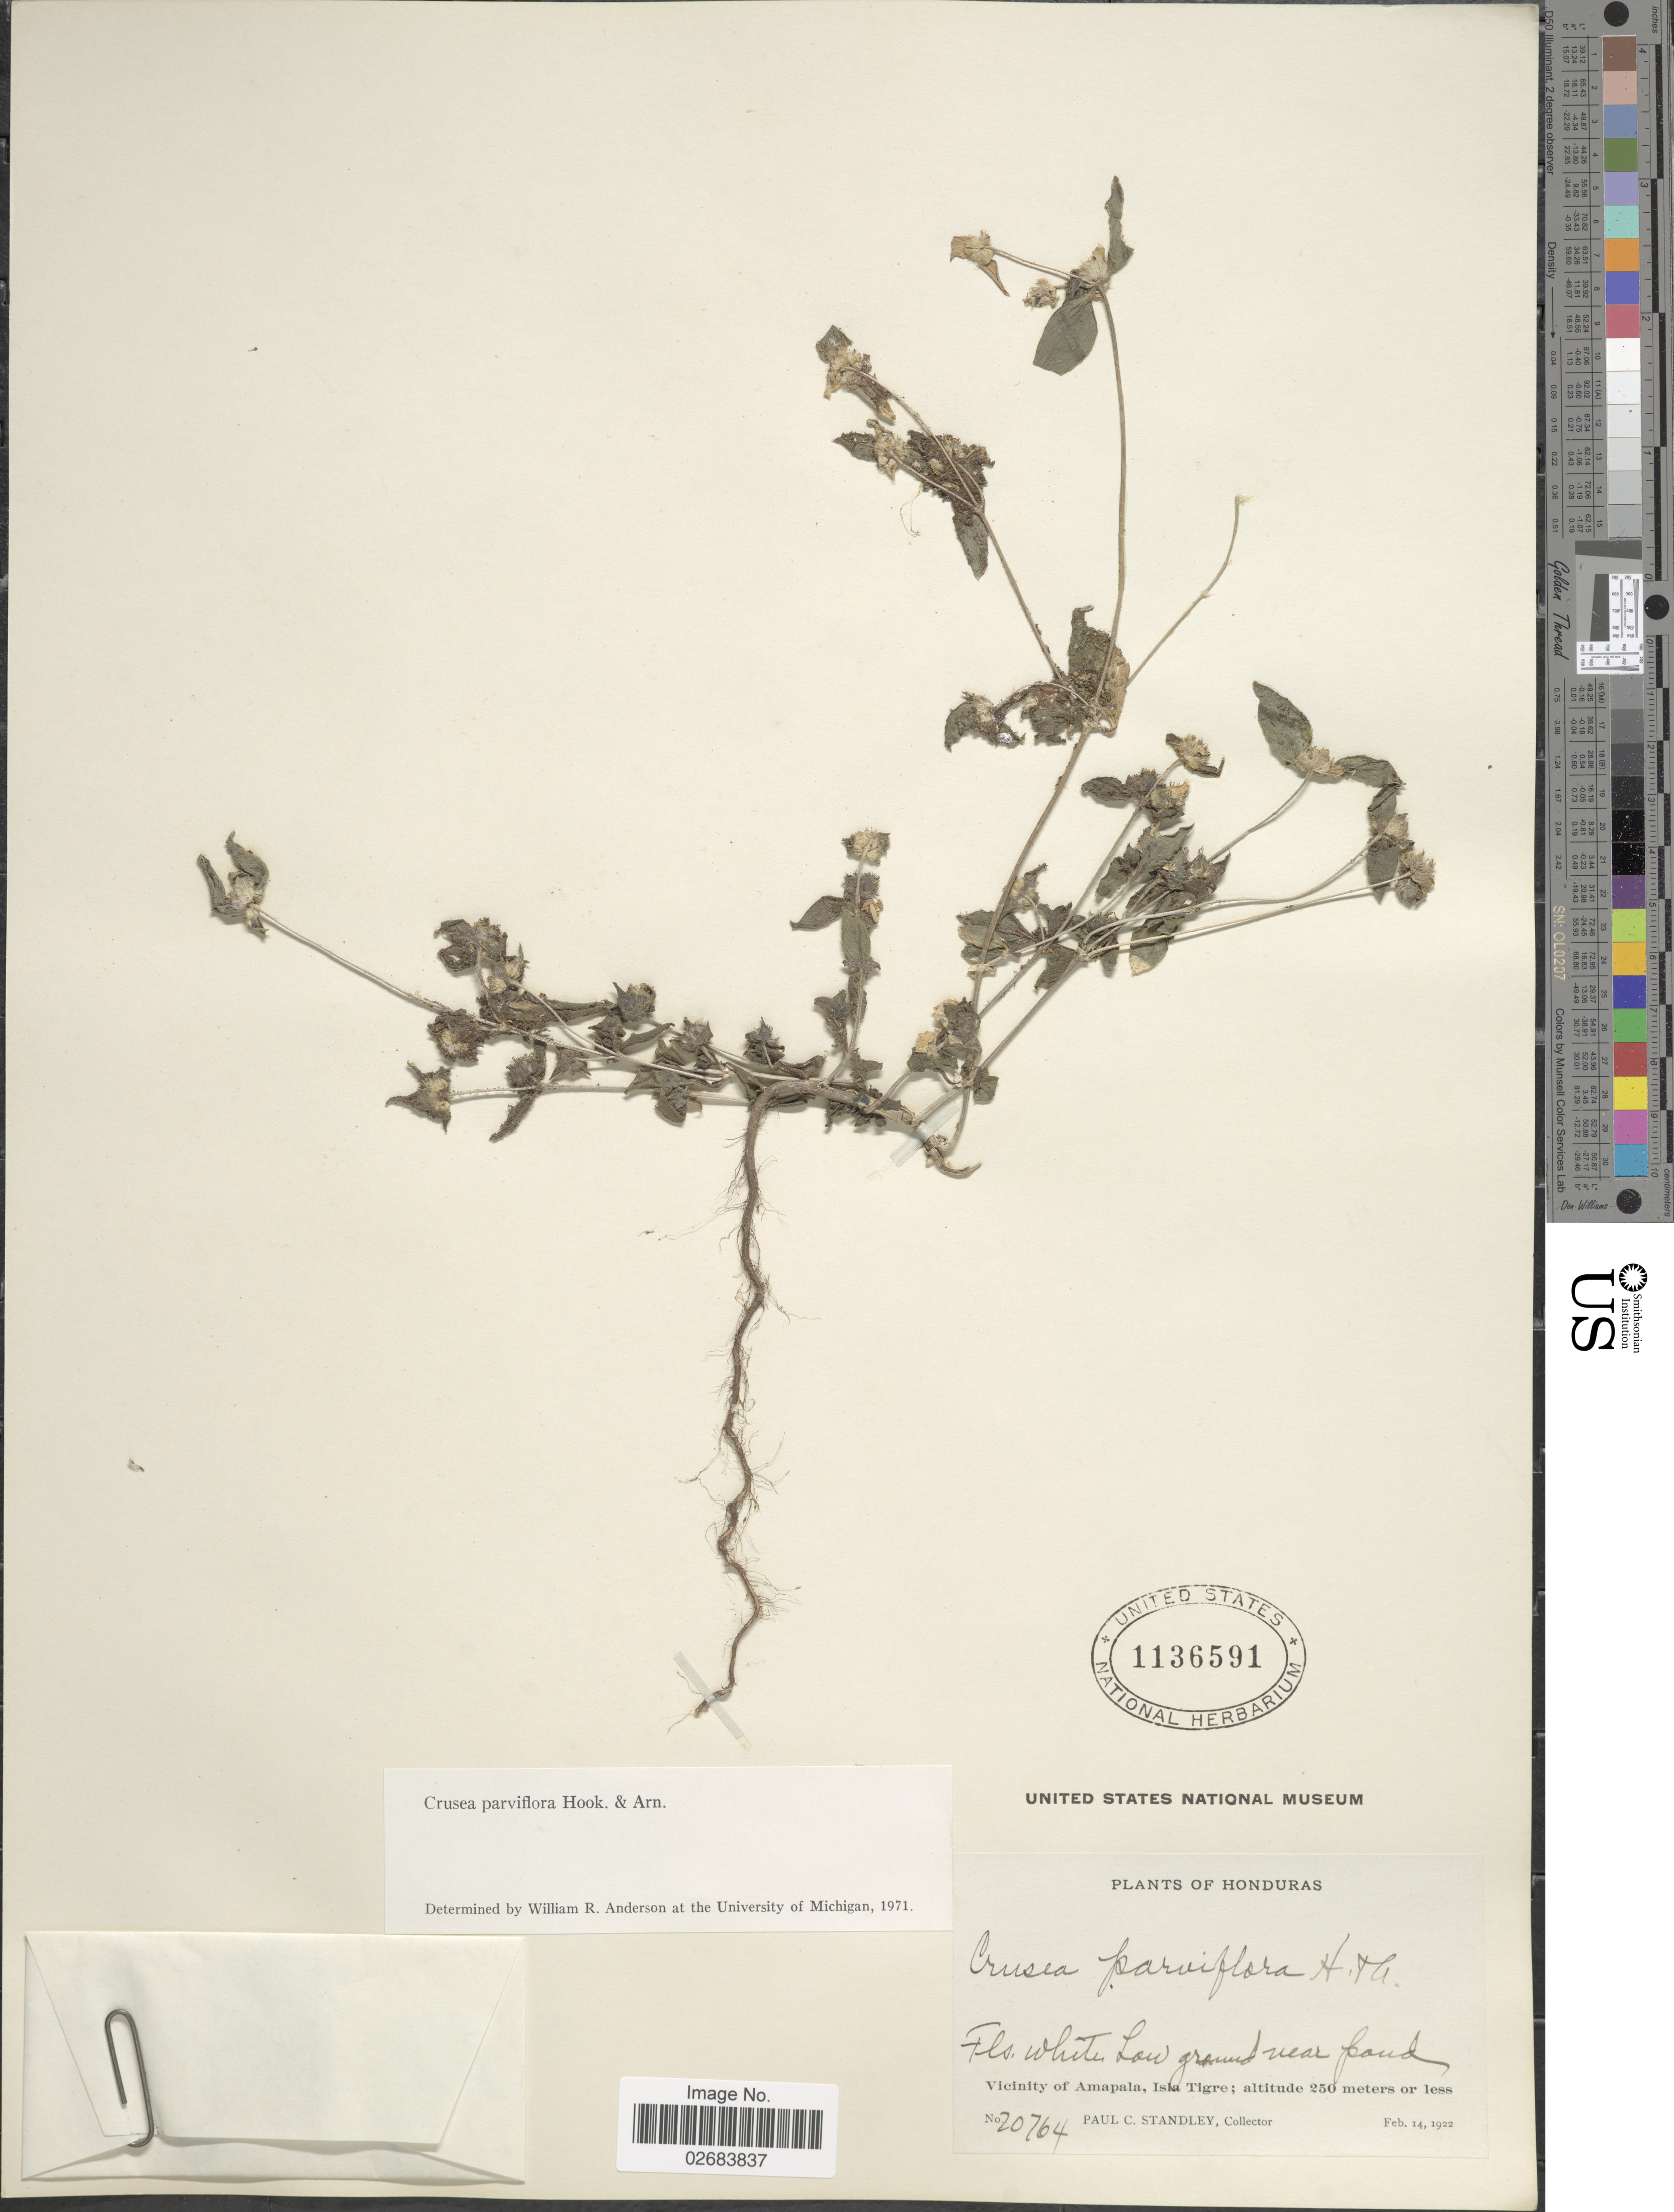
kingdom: Plantae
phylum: Tracheophyta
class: Magnoliopsida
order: Gentianales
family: Rubiaceae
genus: Crusea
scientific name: Crusea parviflora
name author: Hook. & Arn.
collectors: P. C. Standley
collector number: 20764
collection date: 1922-02-14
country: Honduras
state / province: Valle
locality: Low ground near pond, Vicinity of Amapala, Isla Tigre.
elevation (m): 250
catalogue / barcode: US 1136591